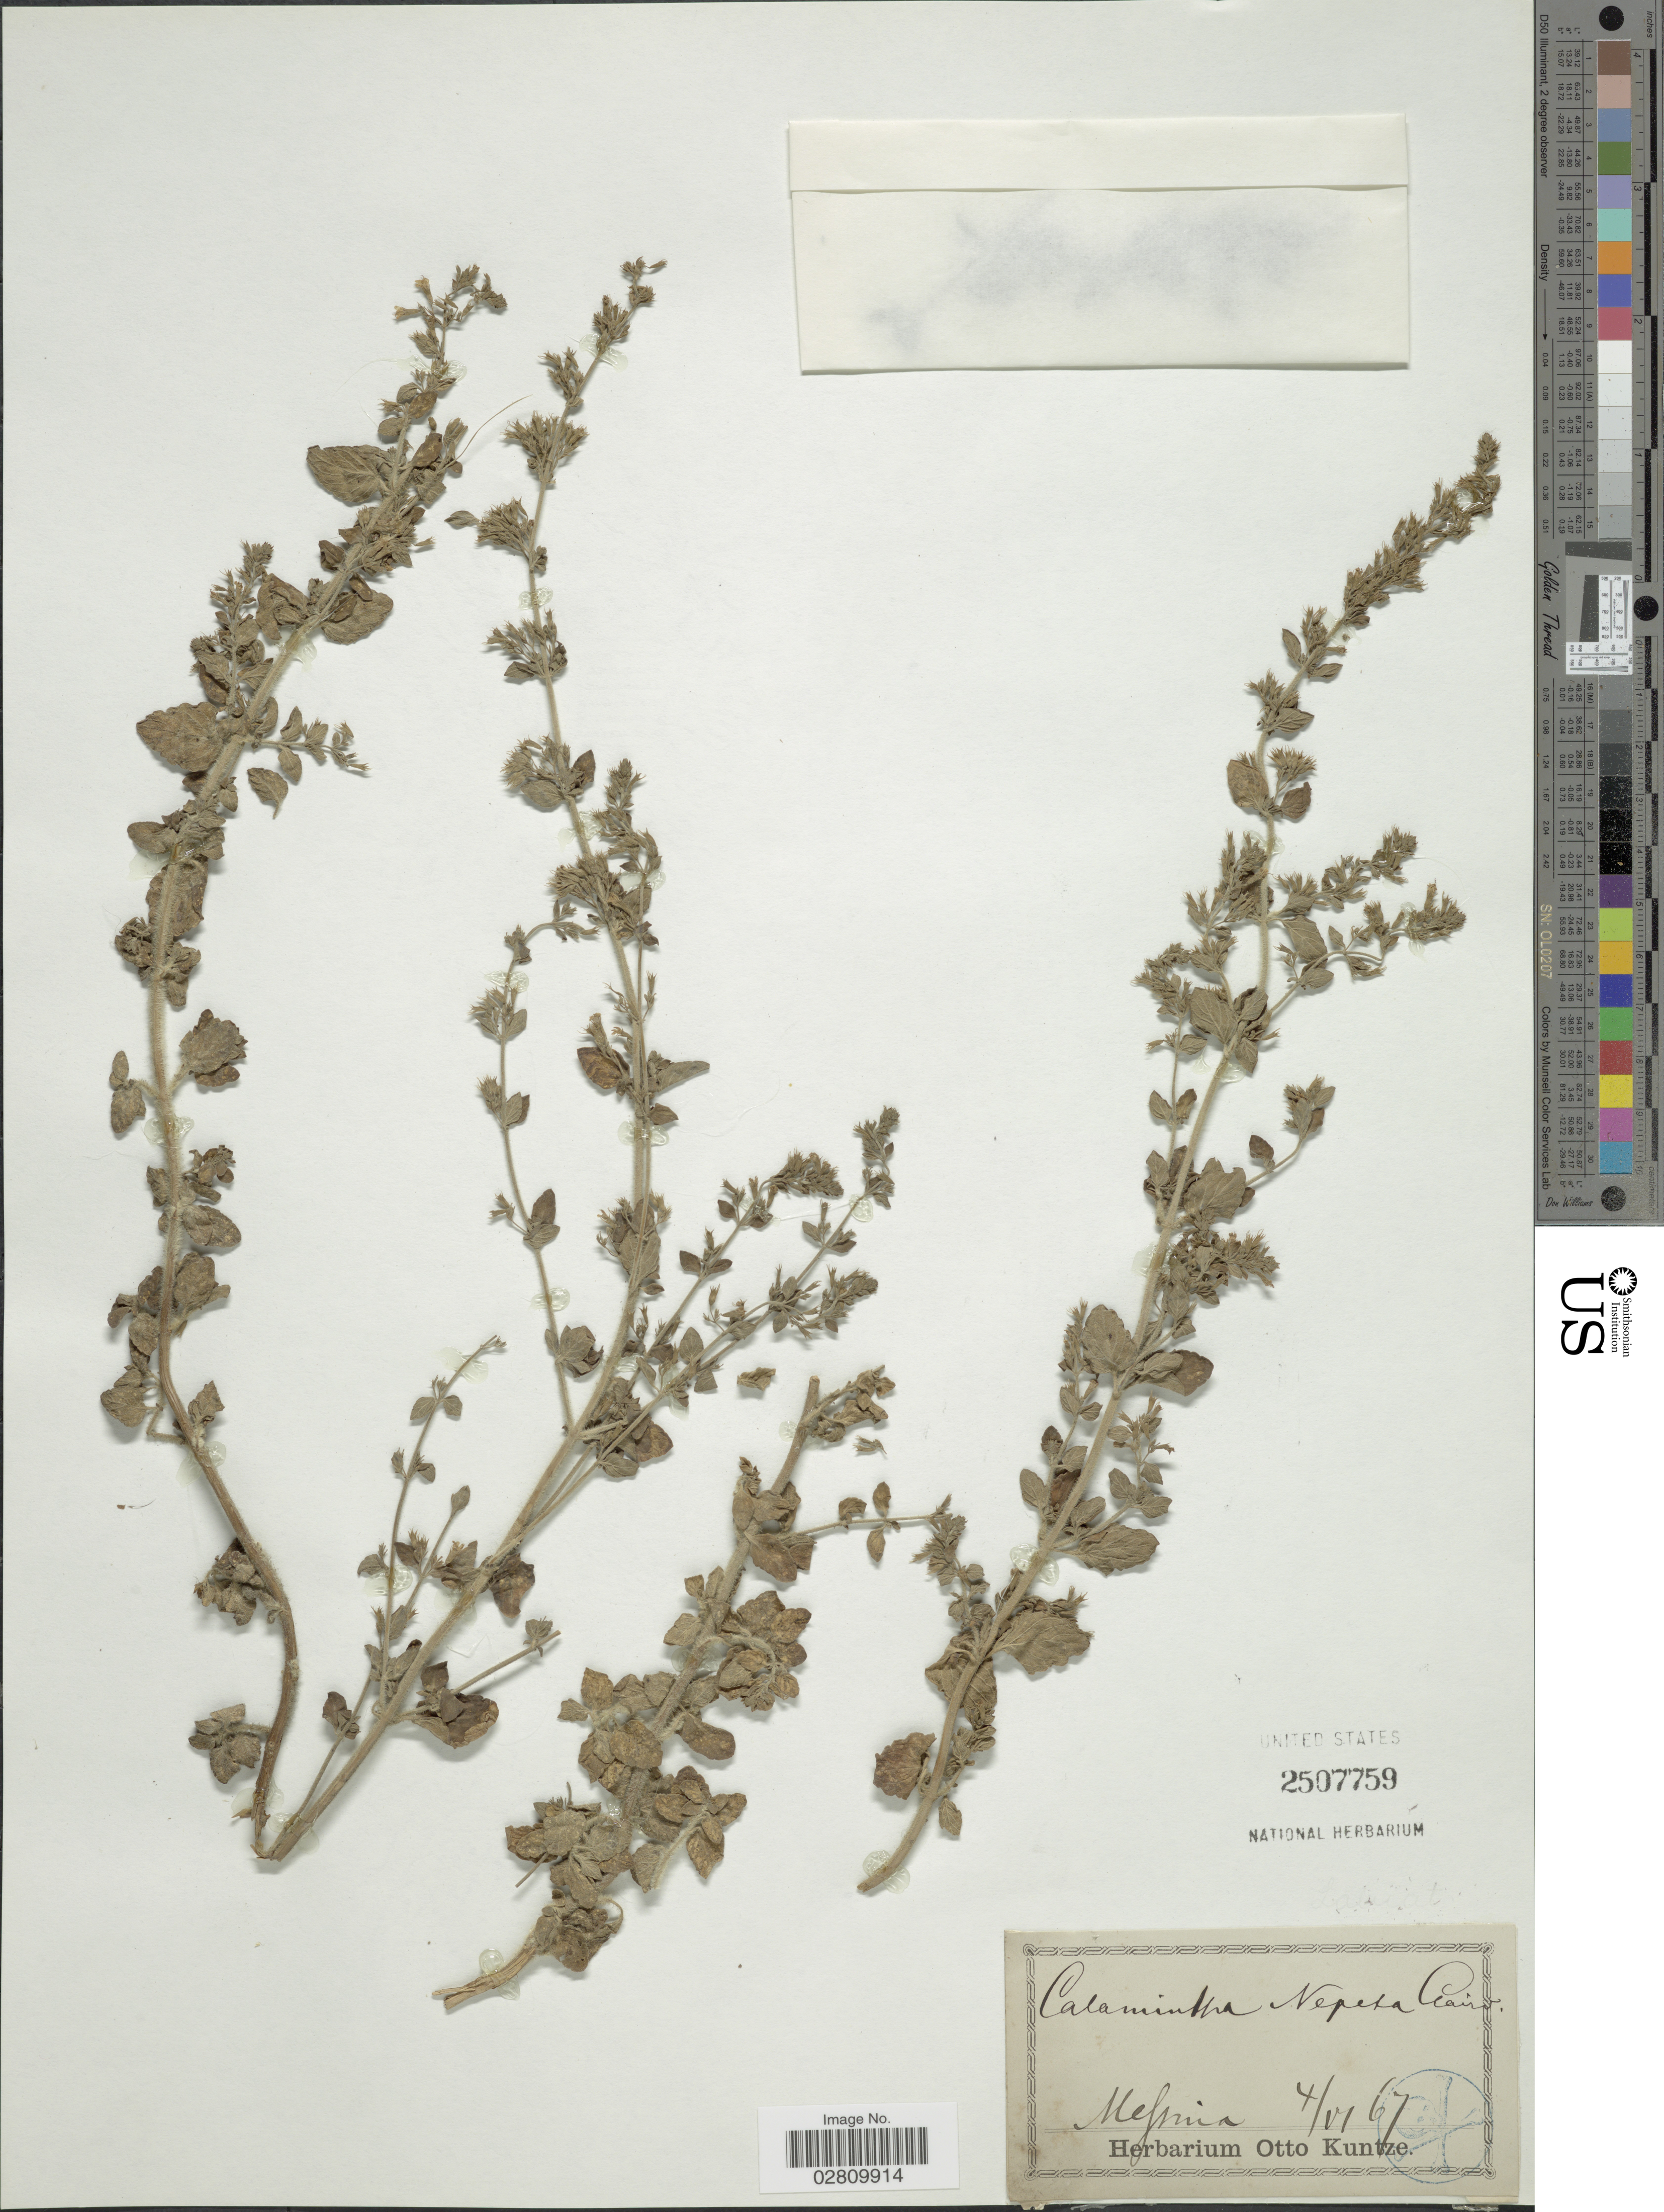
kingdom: Plantae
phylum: Tracheophyta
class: Magnoliopsida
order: Lamiales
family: Lamiaceae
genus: Clinopodium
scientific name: Clinopodium nepeta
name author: (L.) Kuntze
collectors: ex herb. Otto Kuntze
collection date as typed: Transcribed d/m/y: 4/6/67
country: Italy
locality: Messina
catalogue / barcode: US 2507759